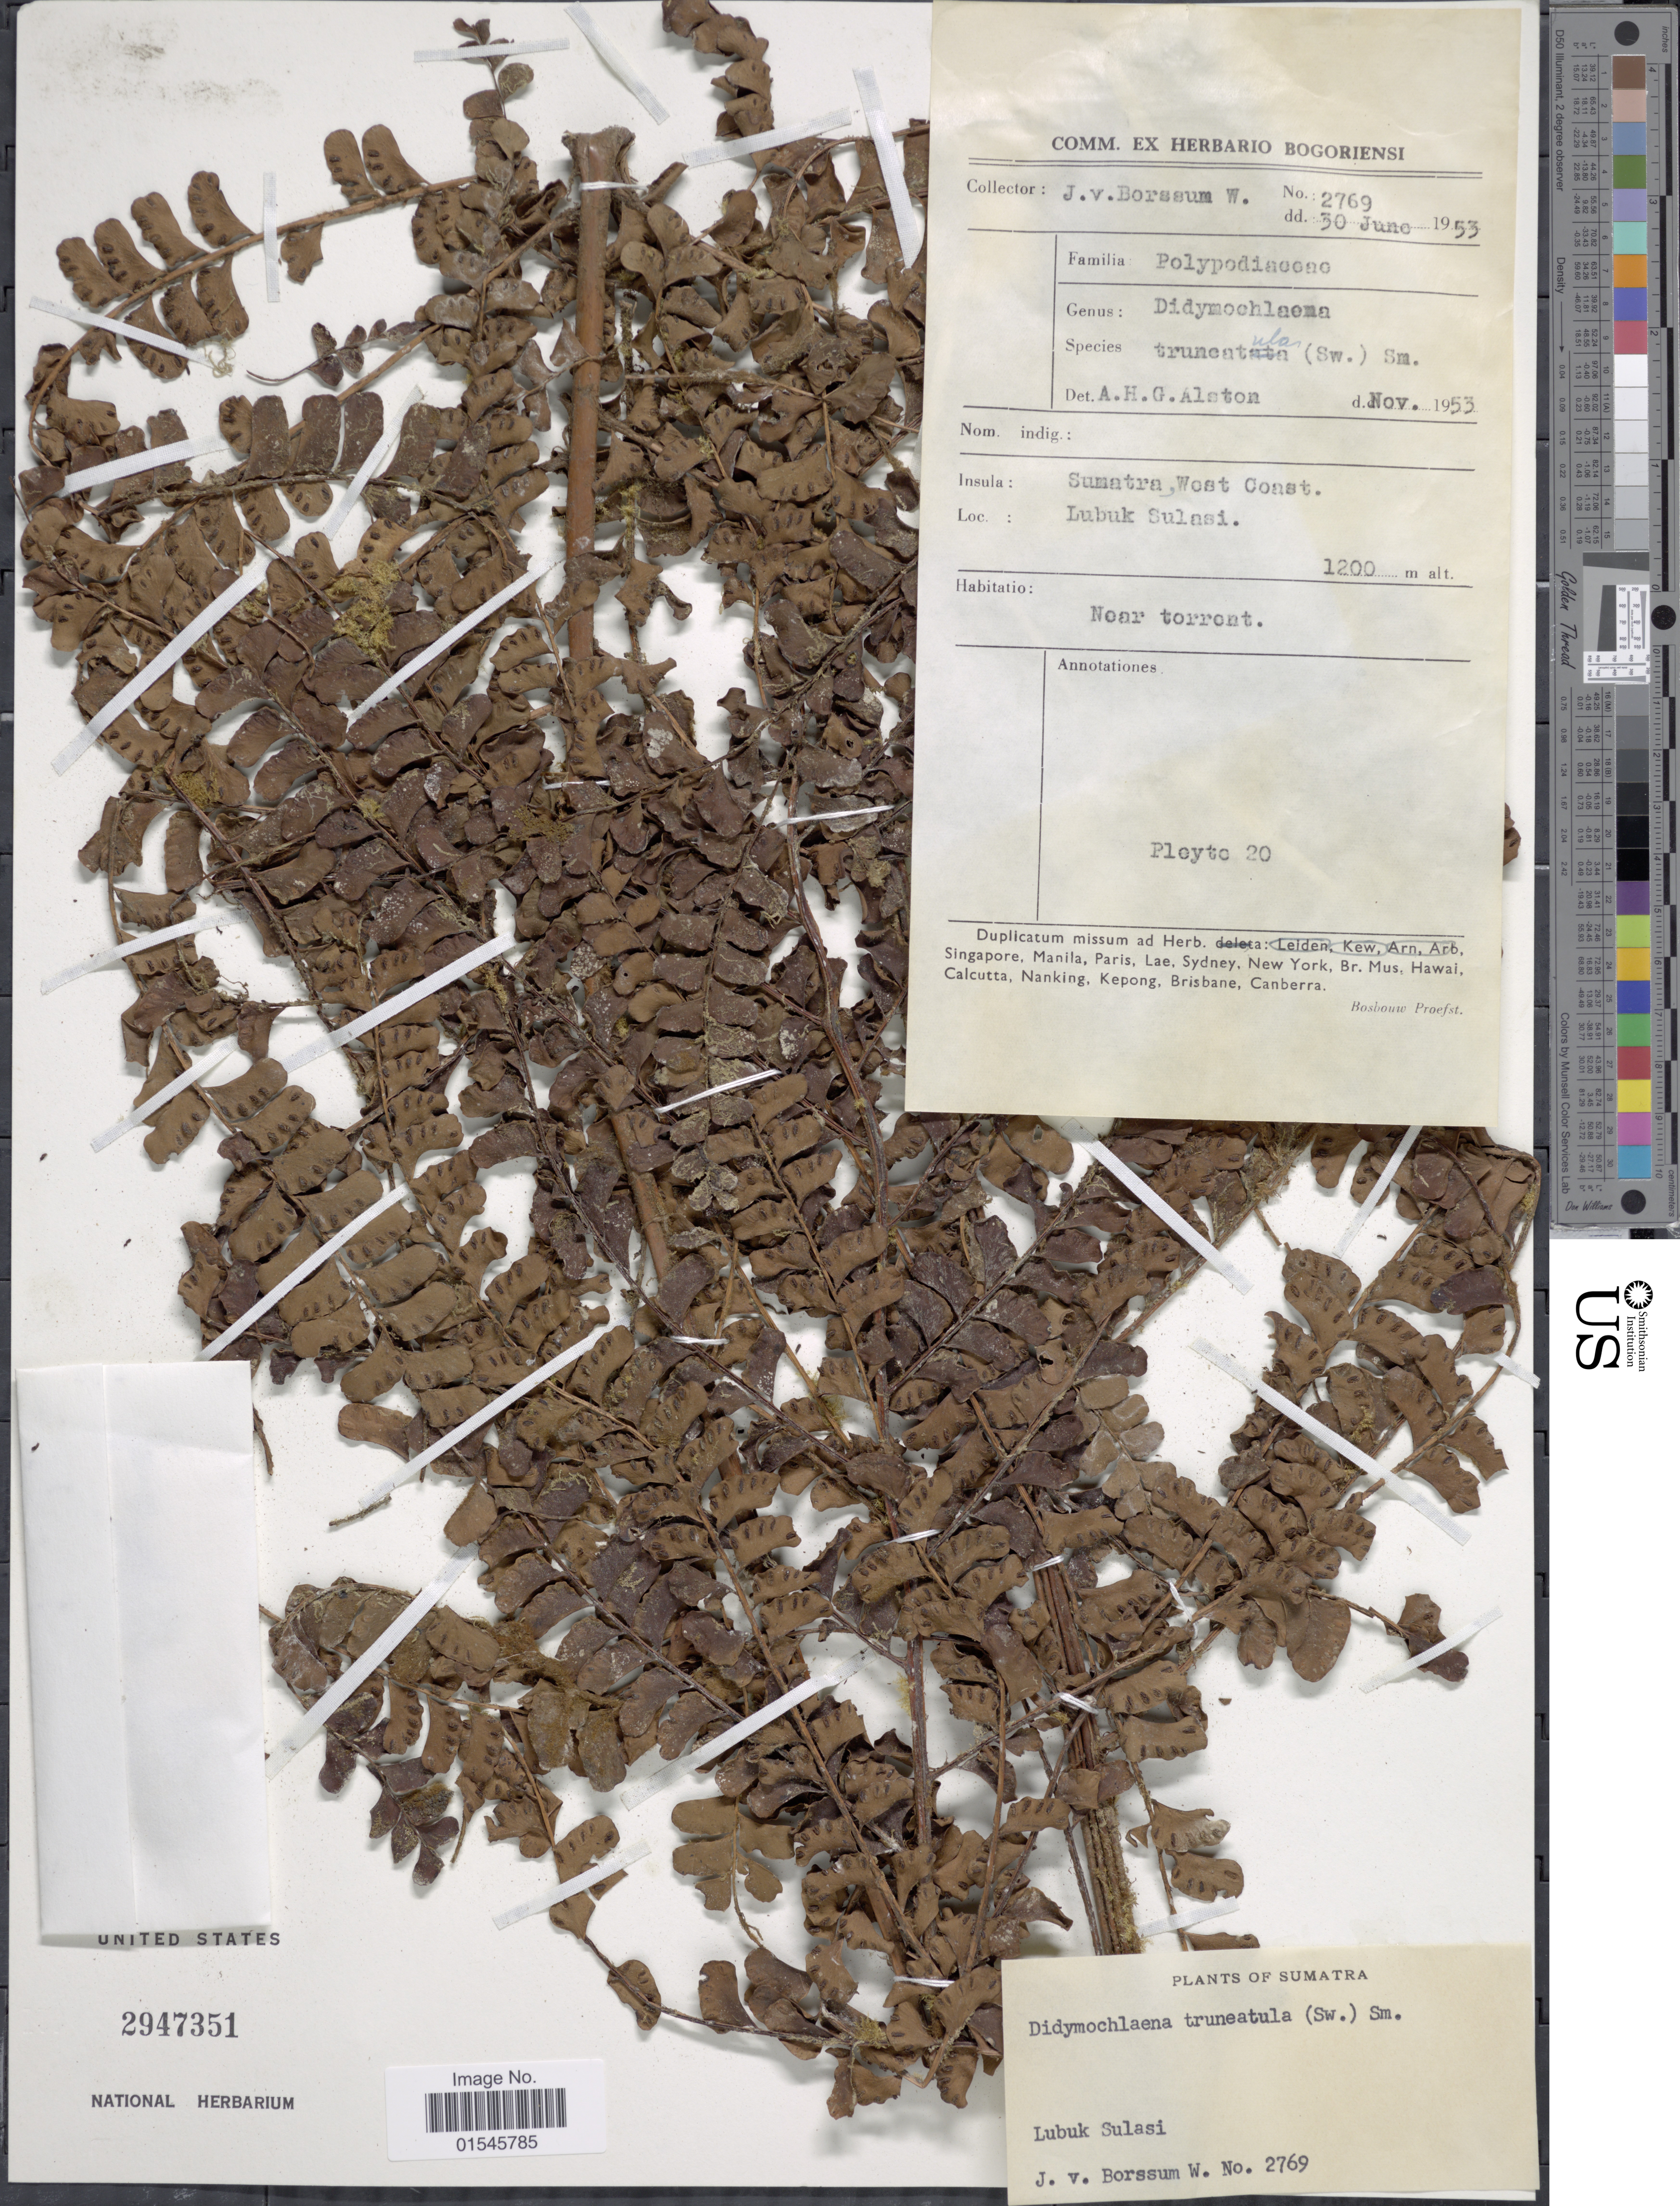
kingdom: Plantae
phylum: Tracheophyta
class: Polypodiopsida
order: Polypodiales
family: Didymochlaenaceae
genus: Didymochlaena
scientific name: Didymochlaena truncatula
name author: (Sw.) J. Sm.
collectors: J. Borssum Waalkes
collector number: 2769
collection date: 1953-06-30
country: Indonesia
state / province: Sumatra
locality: Insula: West Coast, Lubuk Sulasi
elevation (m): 1200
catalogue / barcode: US 2947351